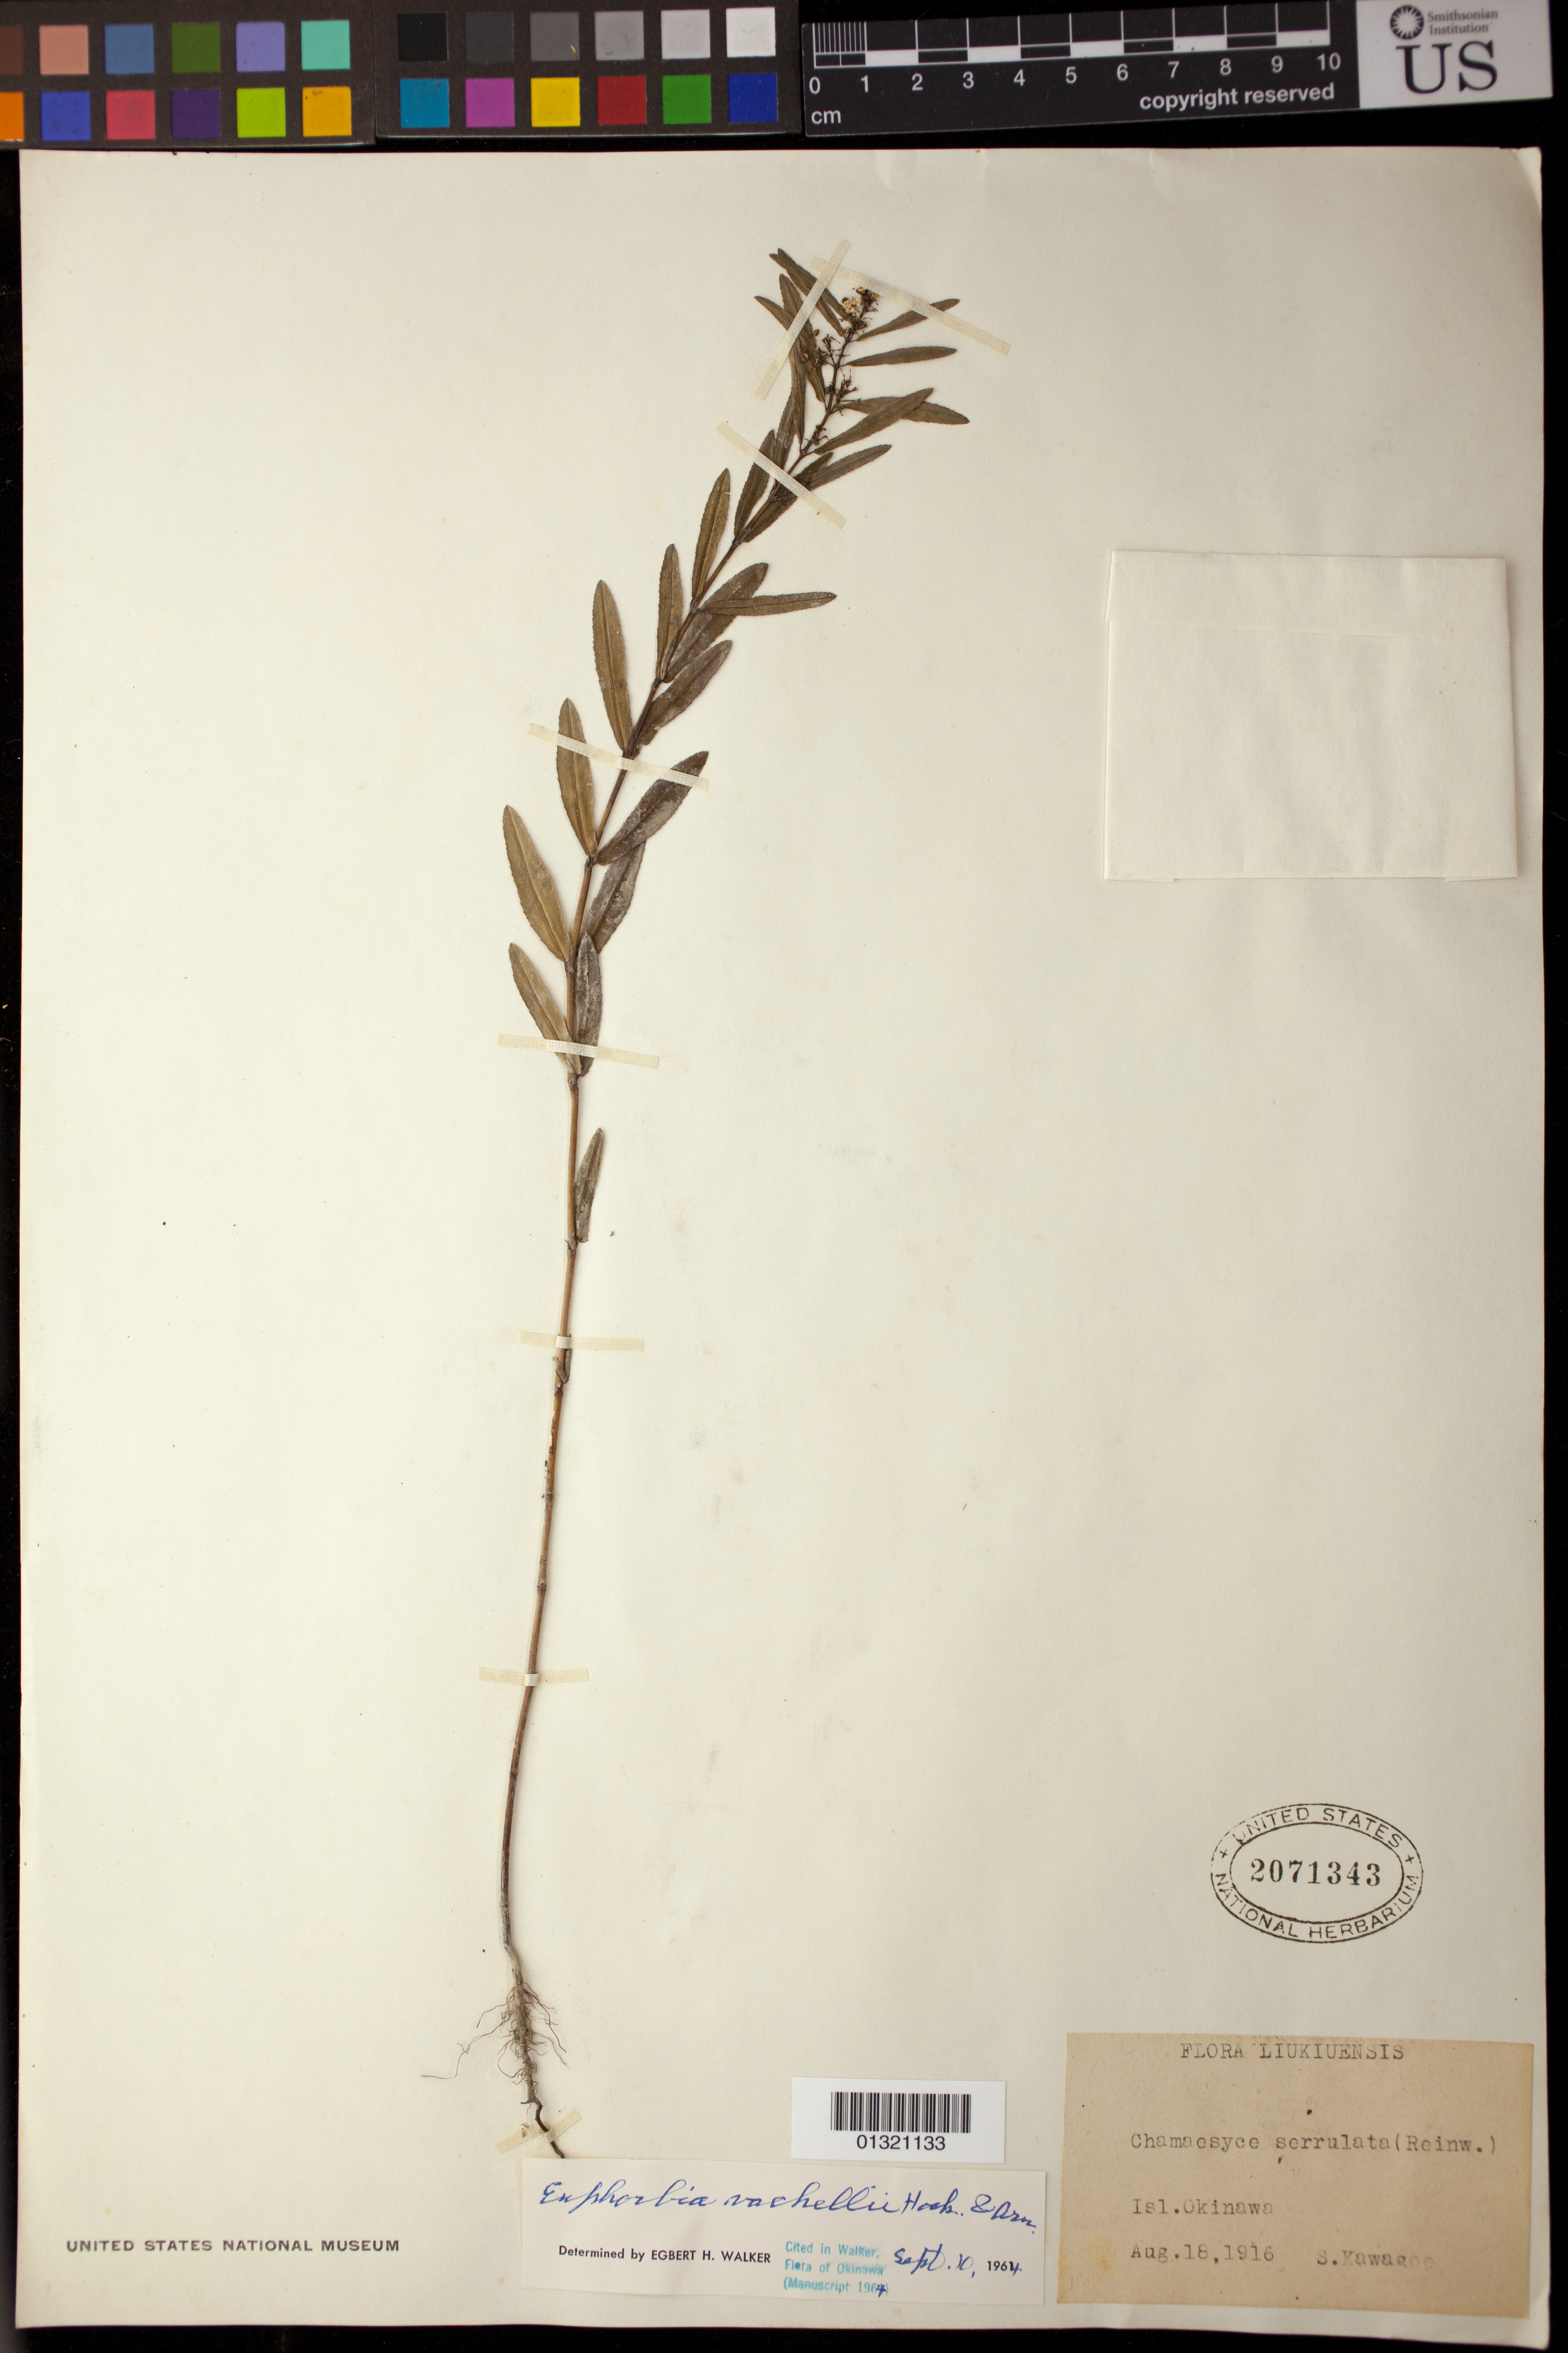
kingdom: Plantae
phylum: Tracheophyta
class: Magnoliopsida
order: Malpighiales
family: Euphorbiaceae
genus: Euphorbia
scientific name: Euphorbia bifida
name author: Hook. & Arn.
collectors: S. Kawagoe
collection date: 1916-08-18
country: Japan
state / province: Okinawa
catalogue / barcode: US 2071343